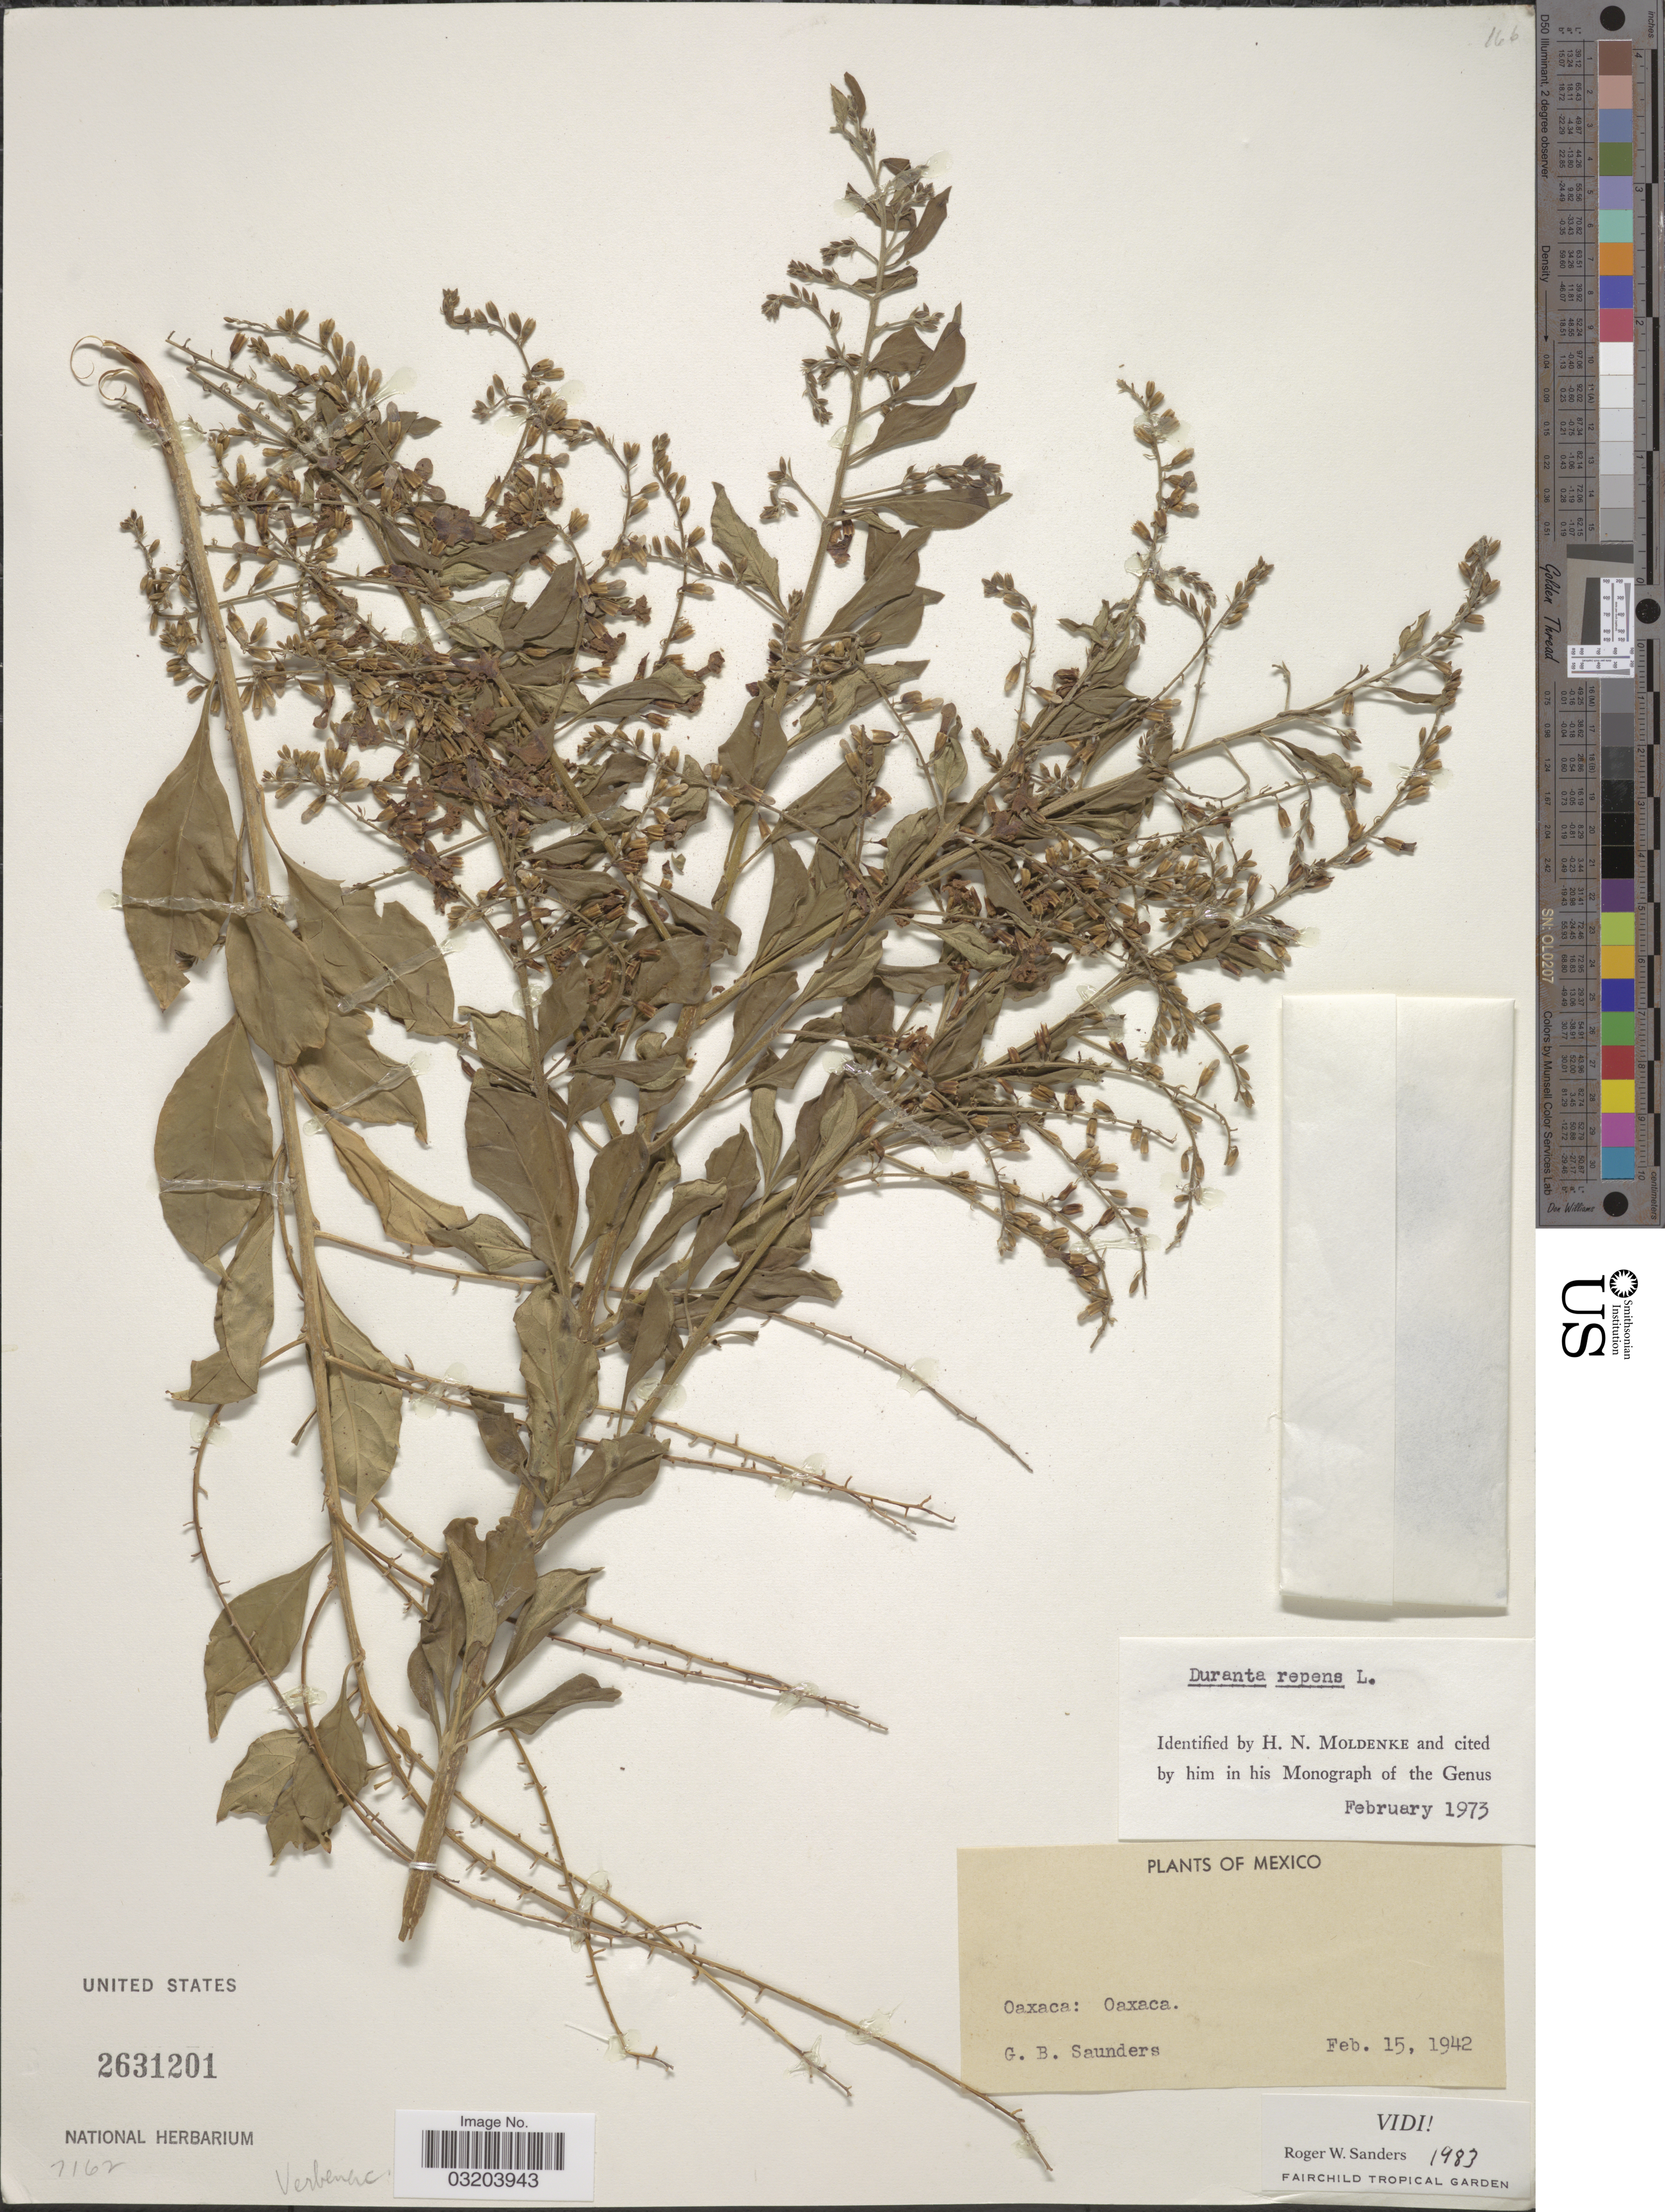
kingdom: Plantae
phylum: Tracheophyta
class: Magnoliopsida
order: Lamiales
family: Verbenaceae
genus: Duranta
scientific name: Duranta erecta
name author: L.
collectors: G. B. Saunders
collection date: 1942-02-15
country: Mexico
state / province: Oaxaca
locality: Oaxaca.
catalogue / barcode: US 2631201